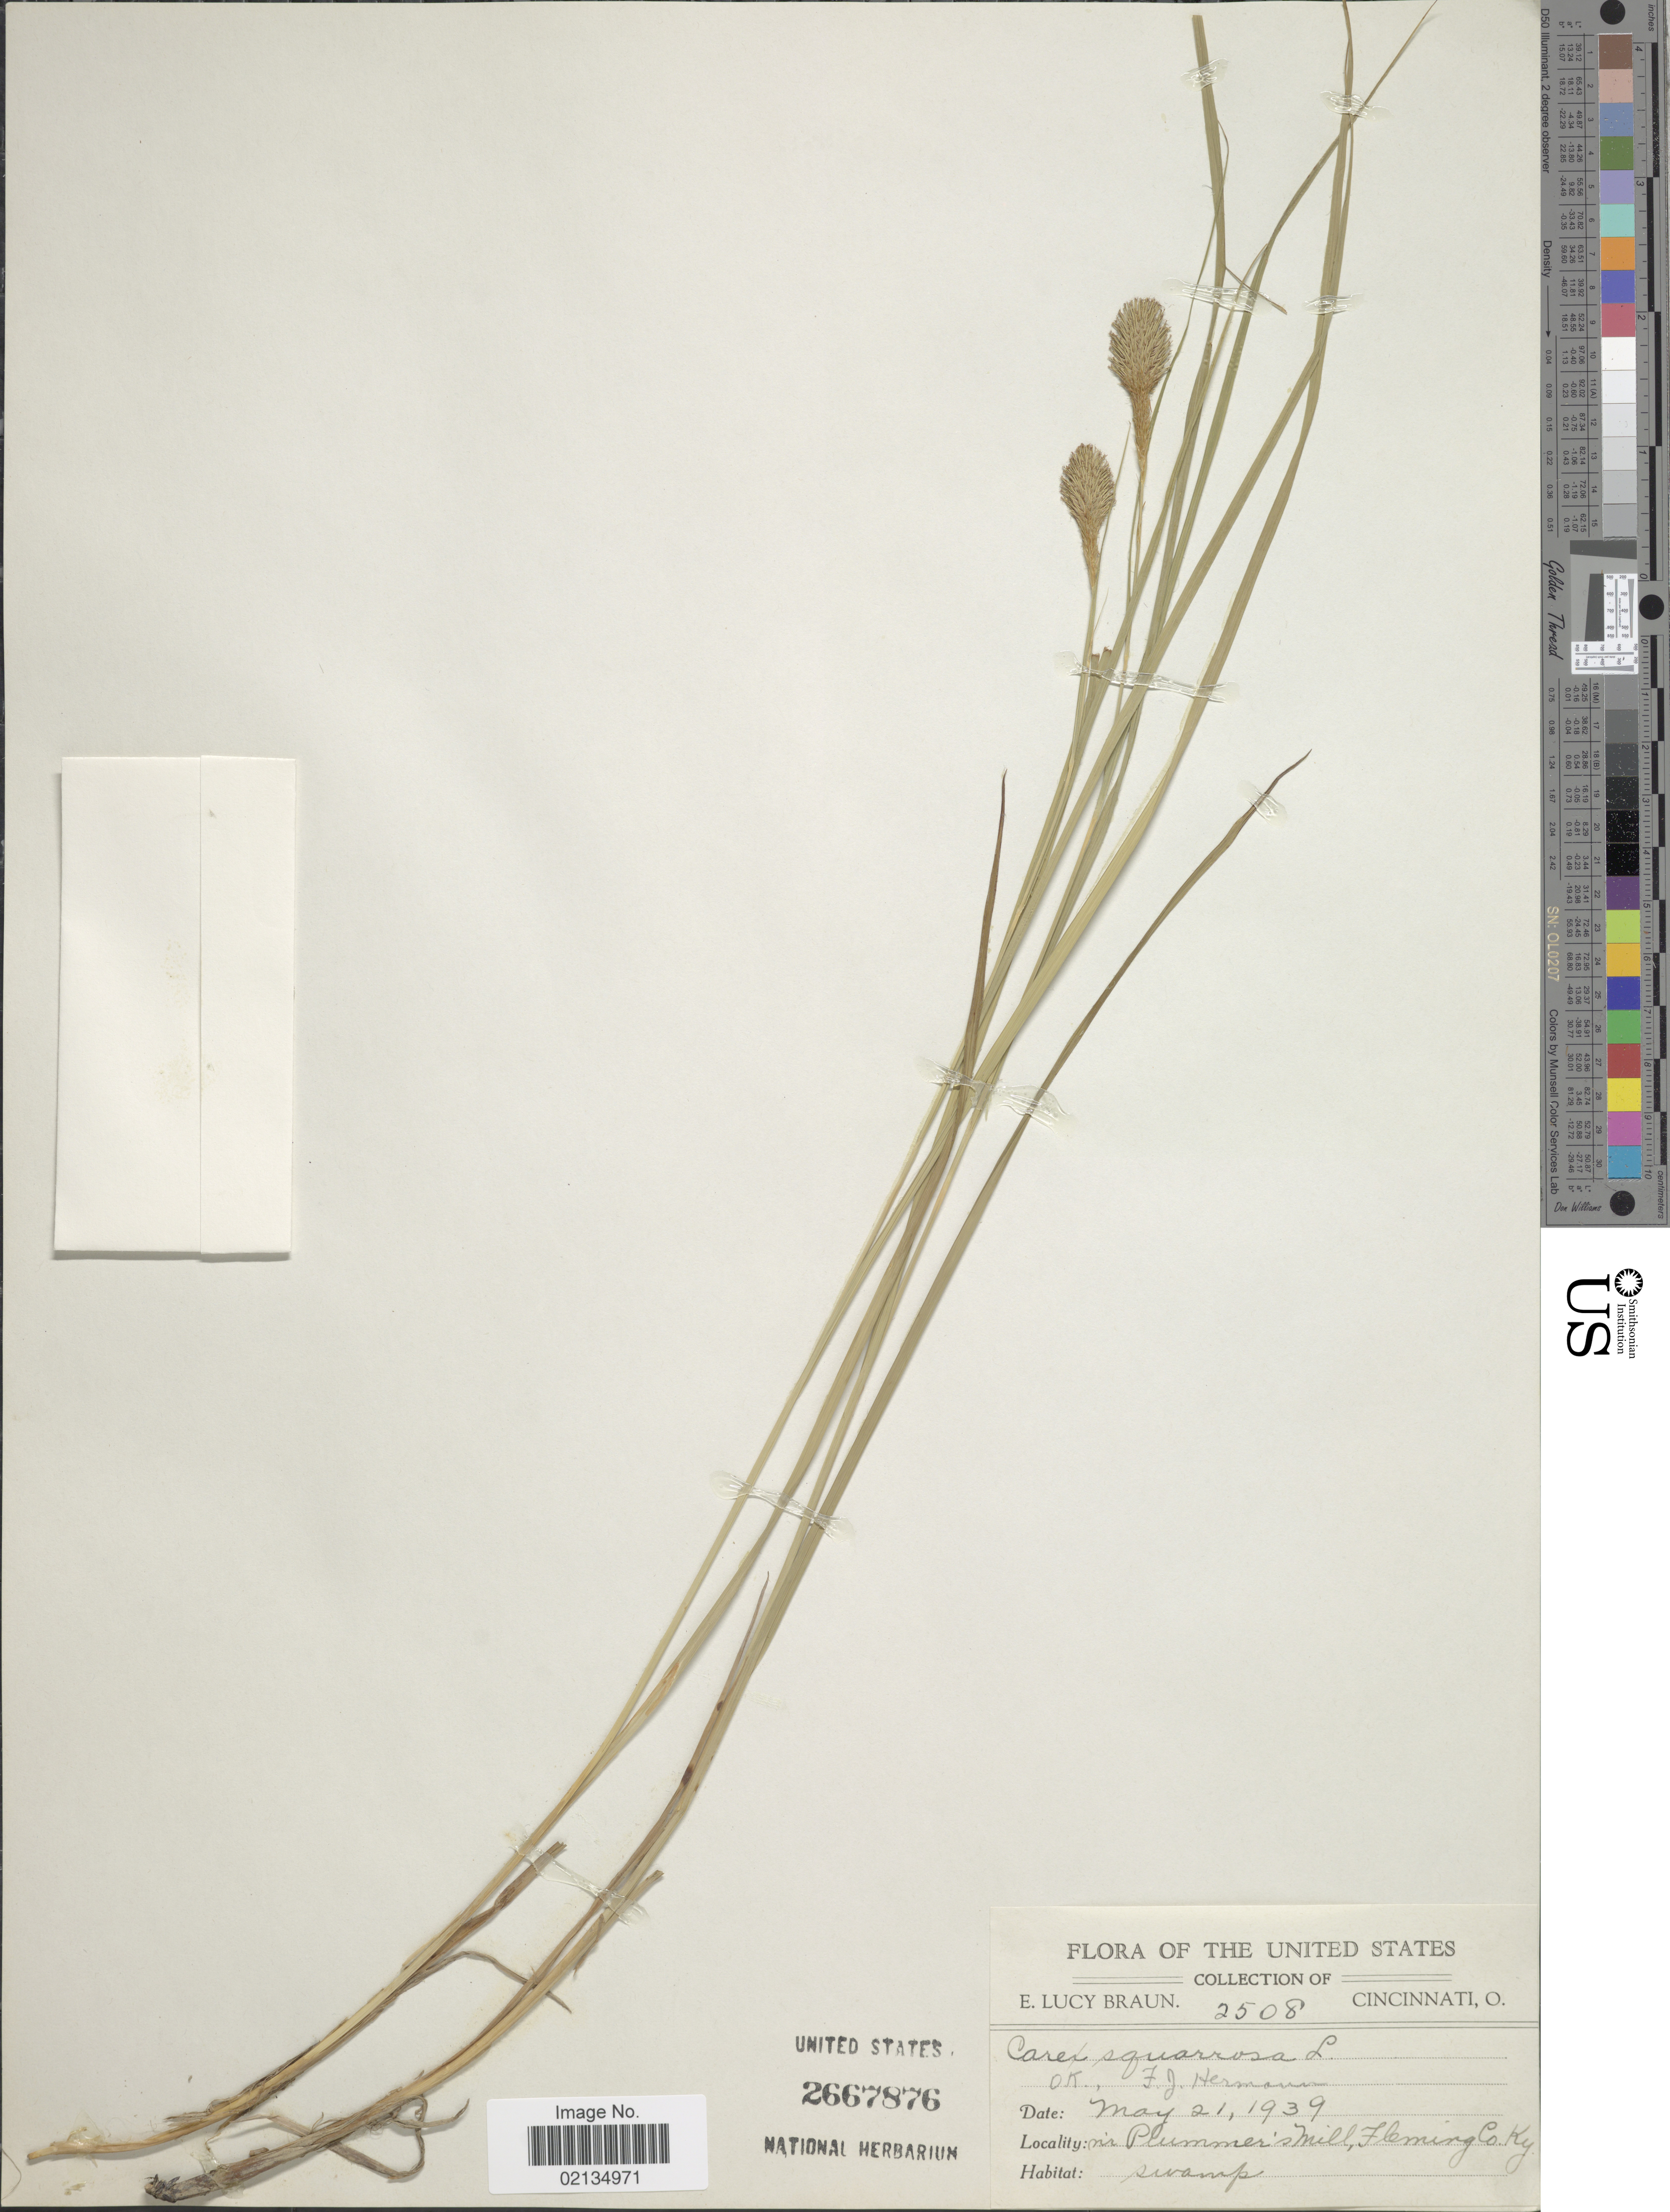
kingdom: Plantae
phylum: Tracheophyta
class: Liliopsida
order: Poales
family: Cyperaceae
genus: Carex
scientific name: Carex squarrosa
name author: L.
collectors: E. L. Braun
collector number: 2508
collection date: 1939-05-21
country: United States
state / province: Kentucky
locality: Nr. Plummer's Mill, Fleming Co. Ky.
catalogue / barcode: US 2667876